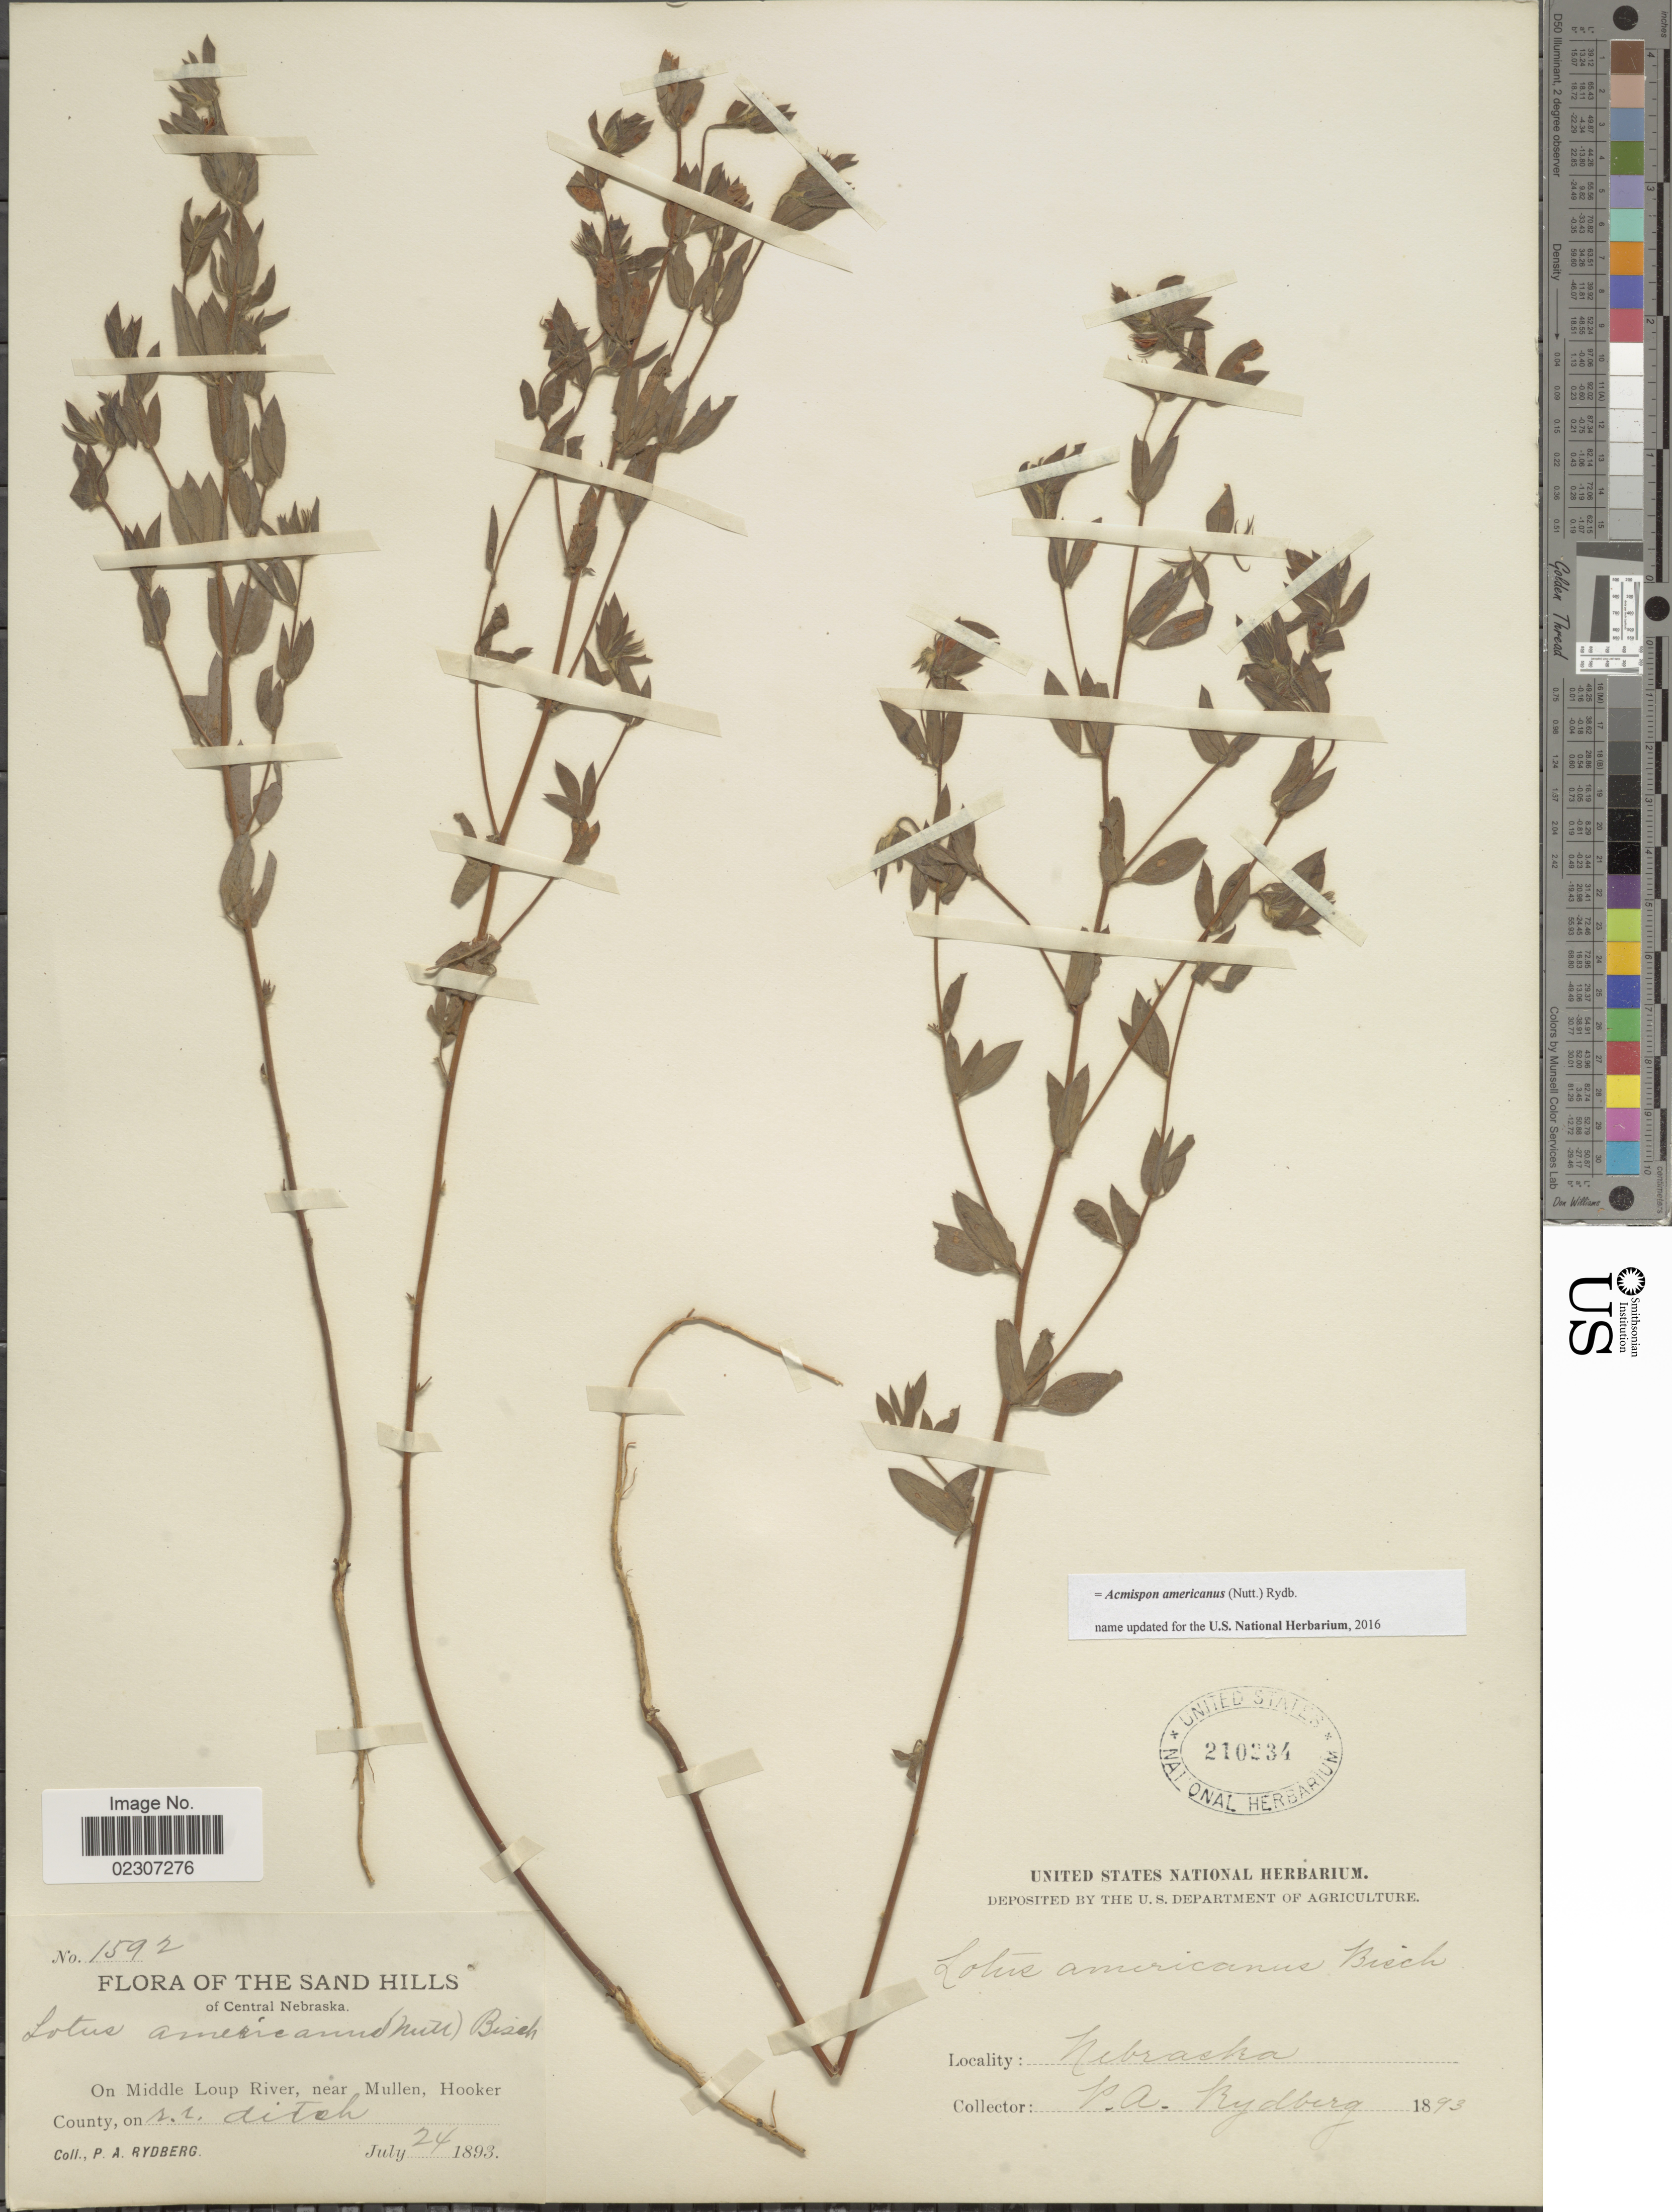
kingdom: Plantae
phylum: Tracheophyta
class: Magnoliopsida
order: Fabales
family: Fabaceae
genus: Acmispon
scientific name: Acmispon americanus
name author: (Nutt.) Rydb.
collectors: P. A. Rydberg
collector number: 1592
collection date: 1893-07-24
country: United States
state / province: Nebraska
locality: Sand Hills of Central Nebraska. On Middle Loup River, near Mullen, Hooker County, on r.r. ditch.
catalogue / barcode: US 210234